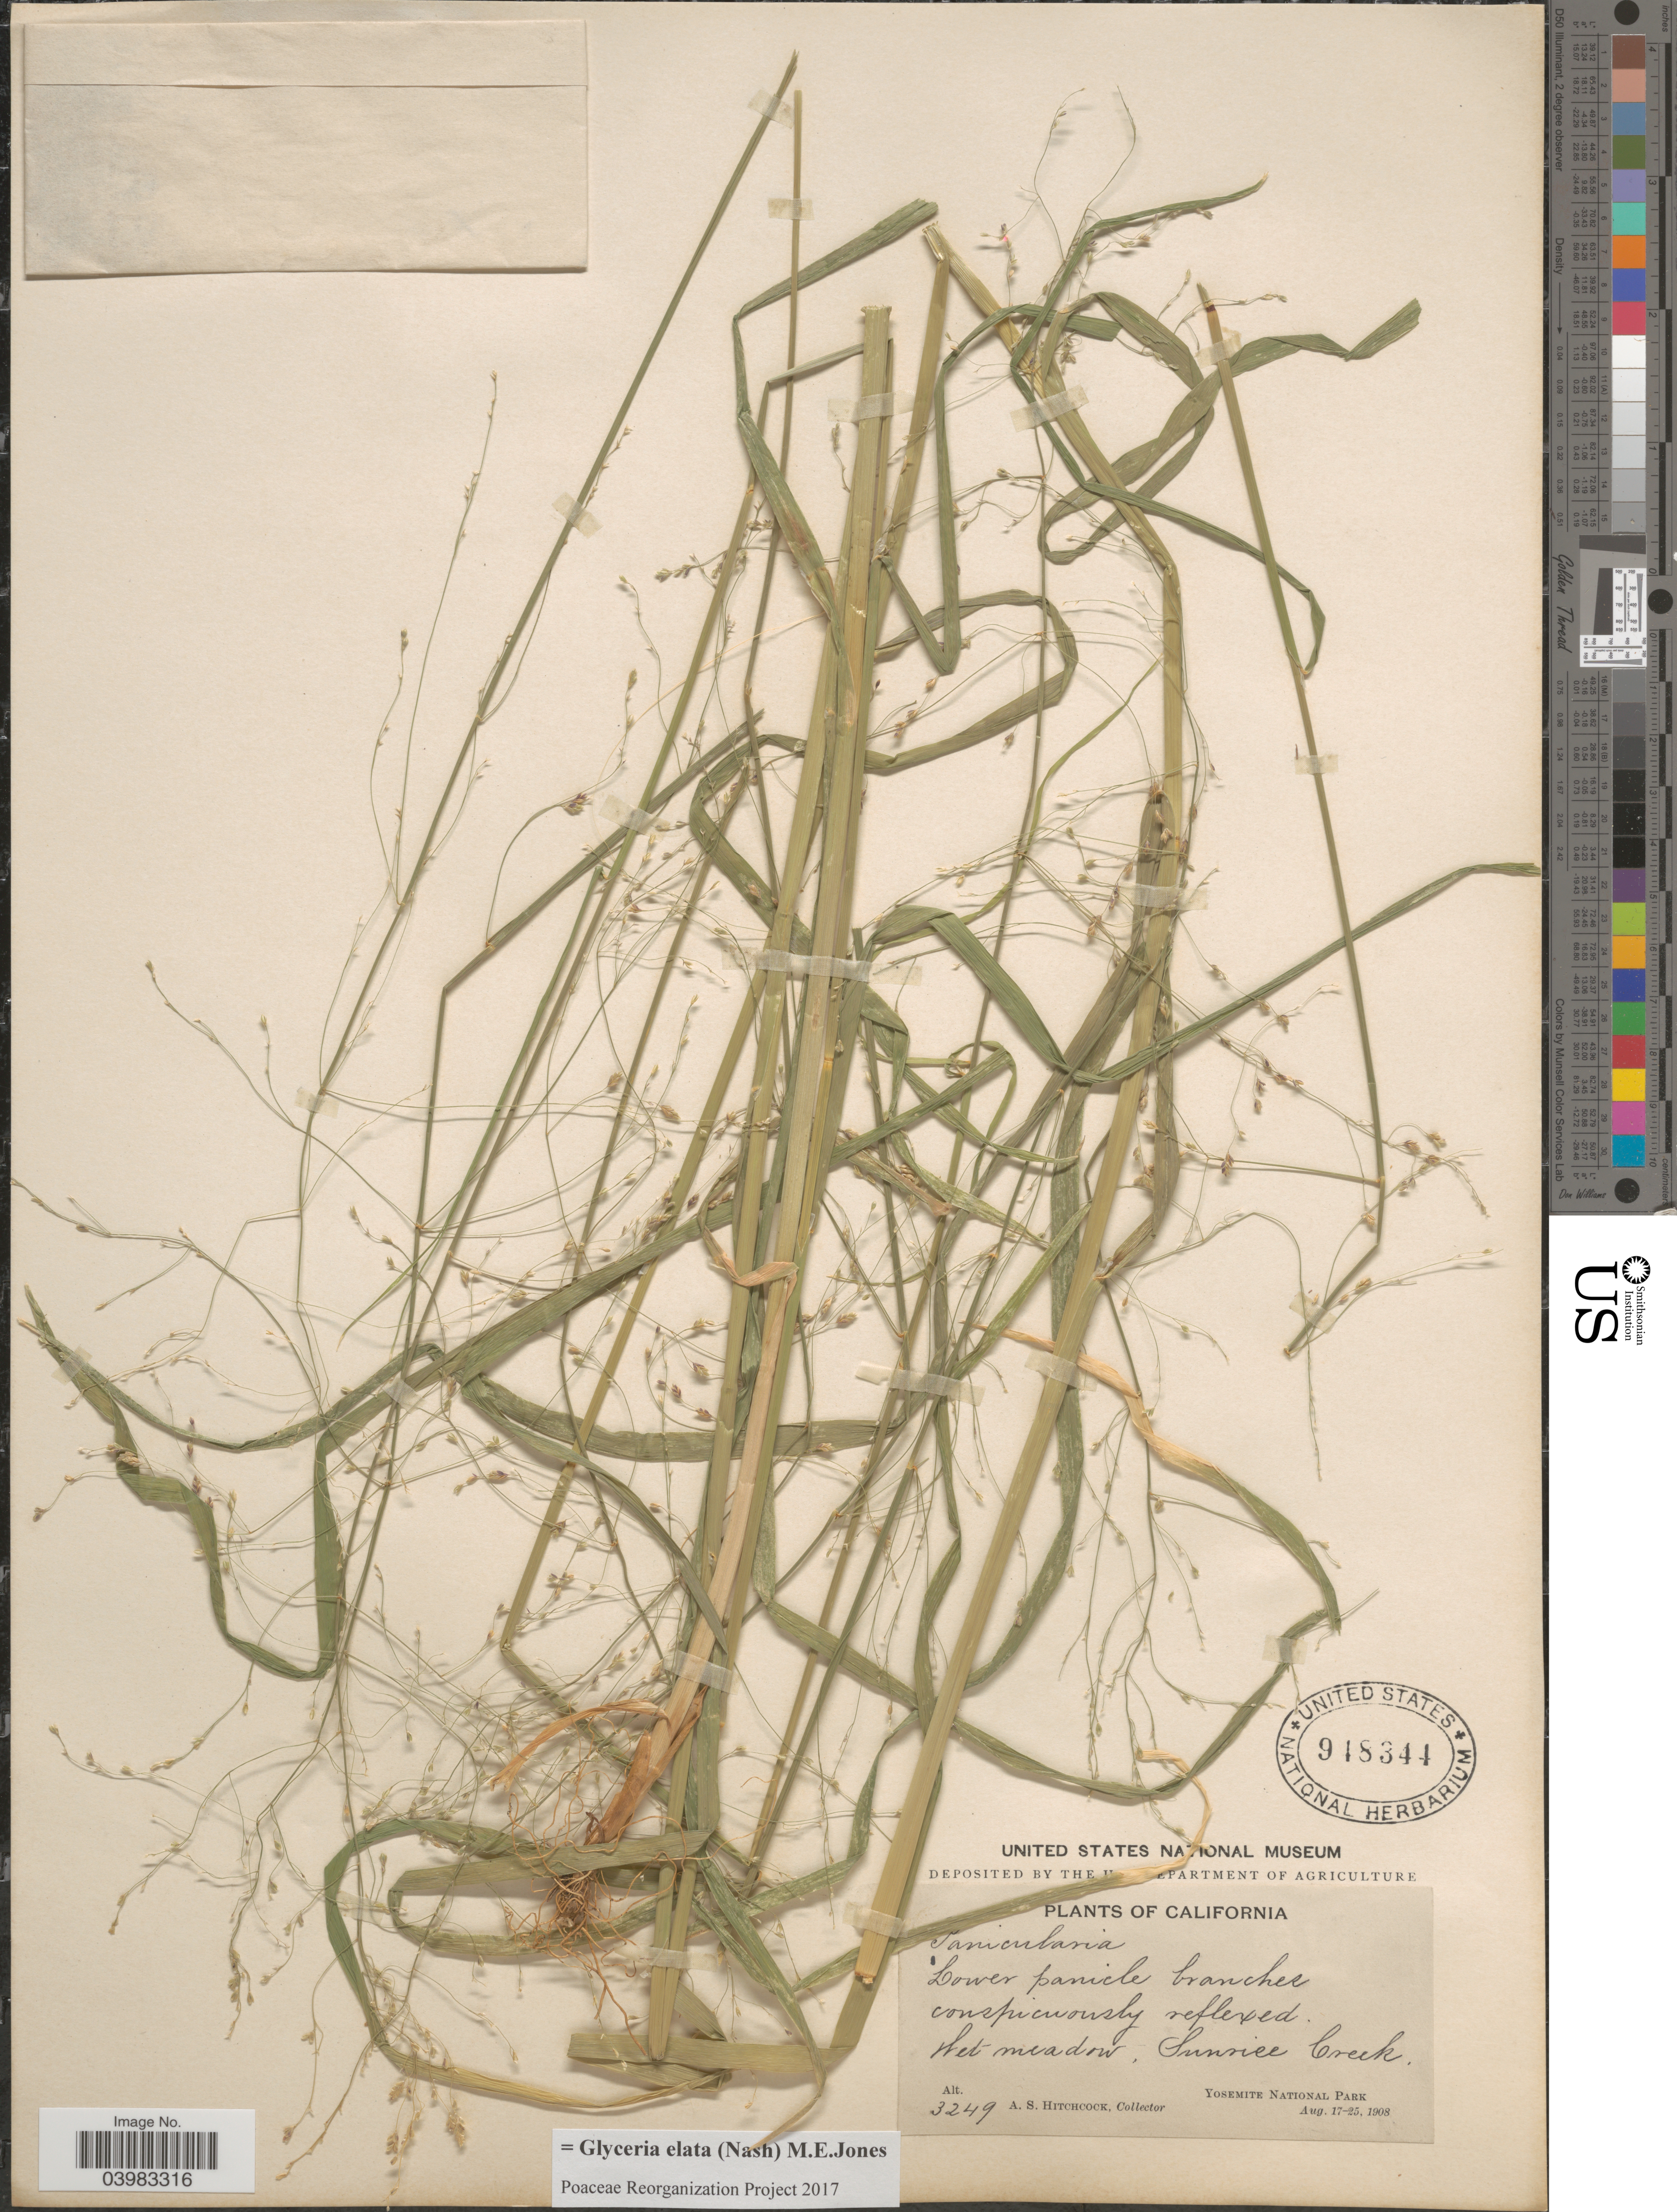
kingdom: Plantae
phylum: Tracheophyta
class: Liliopsida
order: Poales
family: Poaceae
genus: Glyceria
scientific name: Glyceria elata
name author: (Nash) M.E. Jones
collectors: A. S. Hitchcock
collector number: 3249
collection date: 1908-08-17/1908-08-25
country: United States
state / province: California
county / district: Mariposa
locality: Sunrise Creek. Yosemite National Park.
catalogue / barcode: US 948344